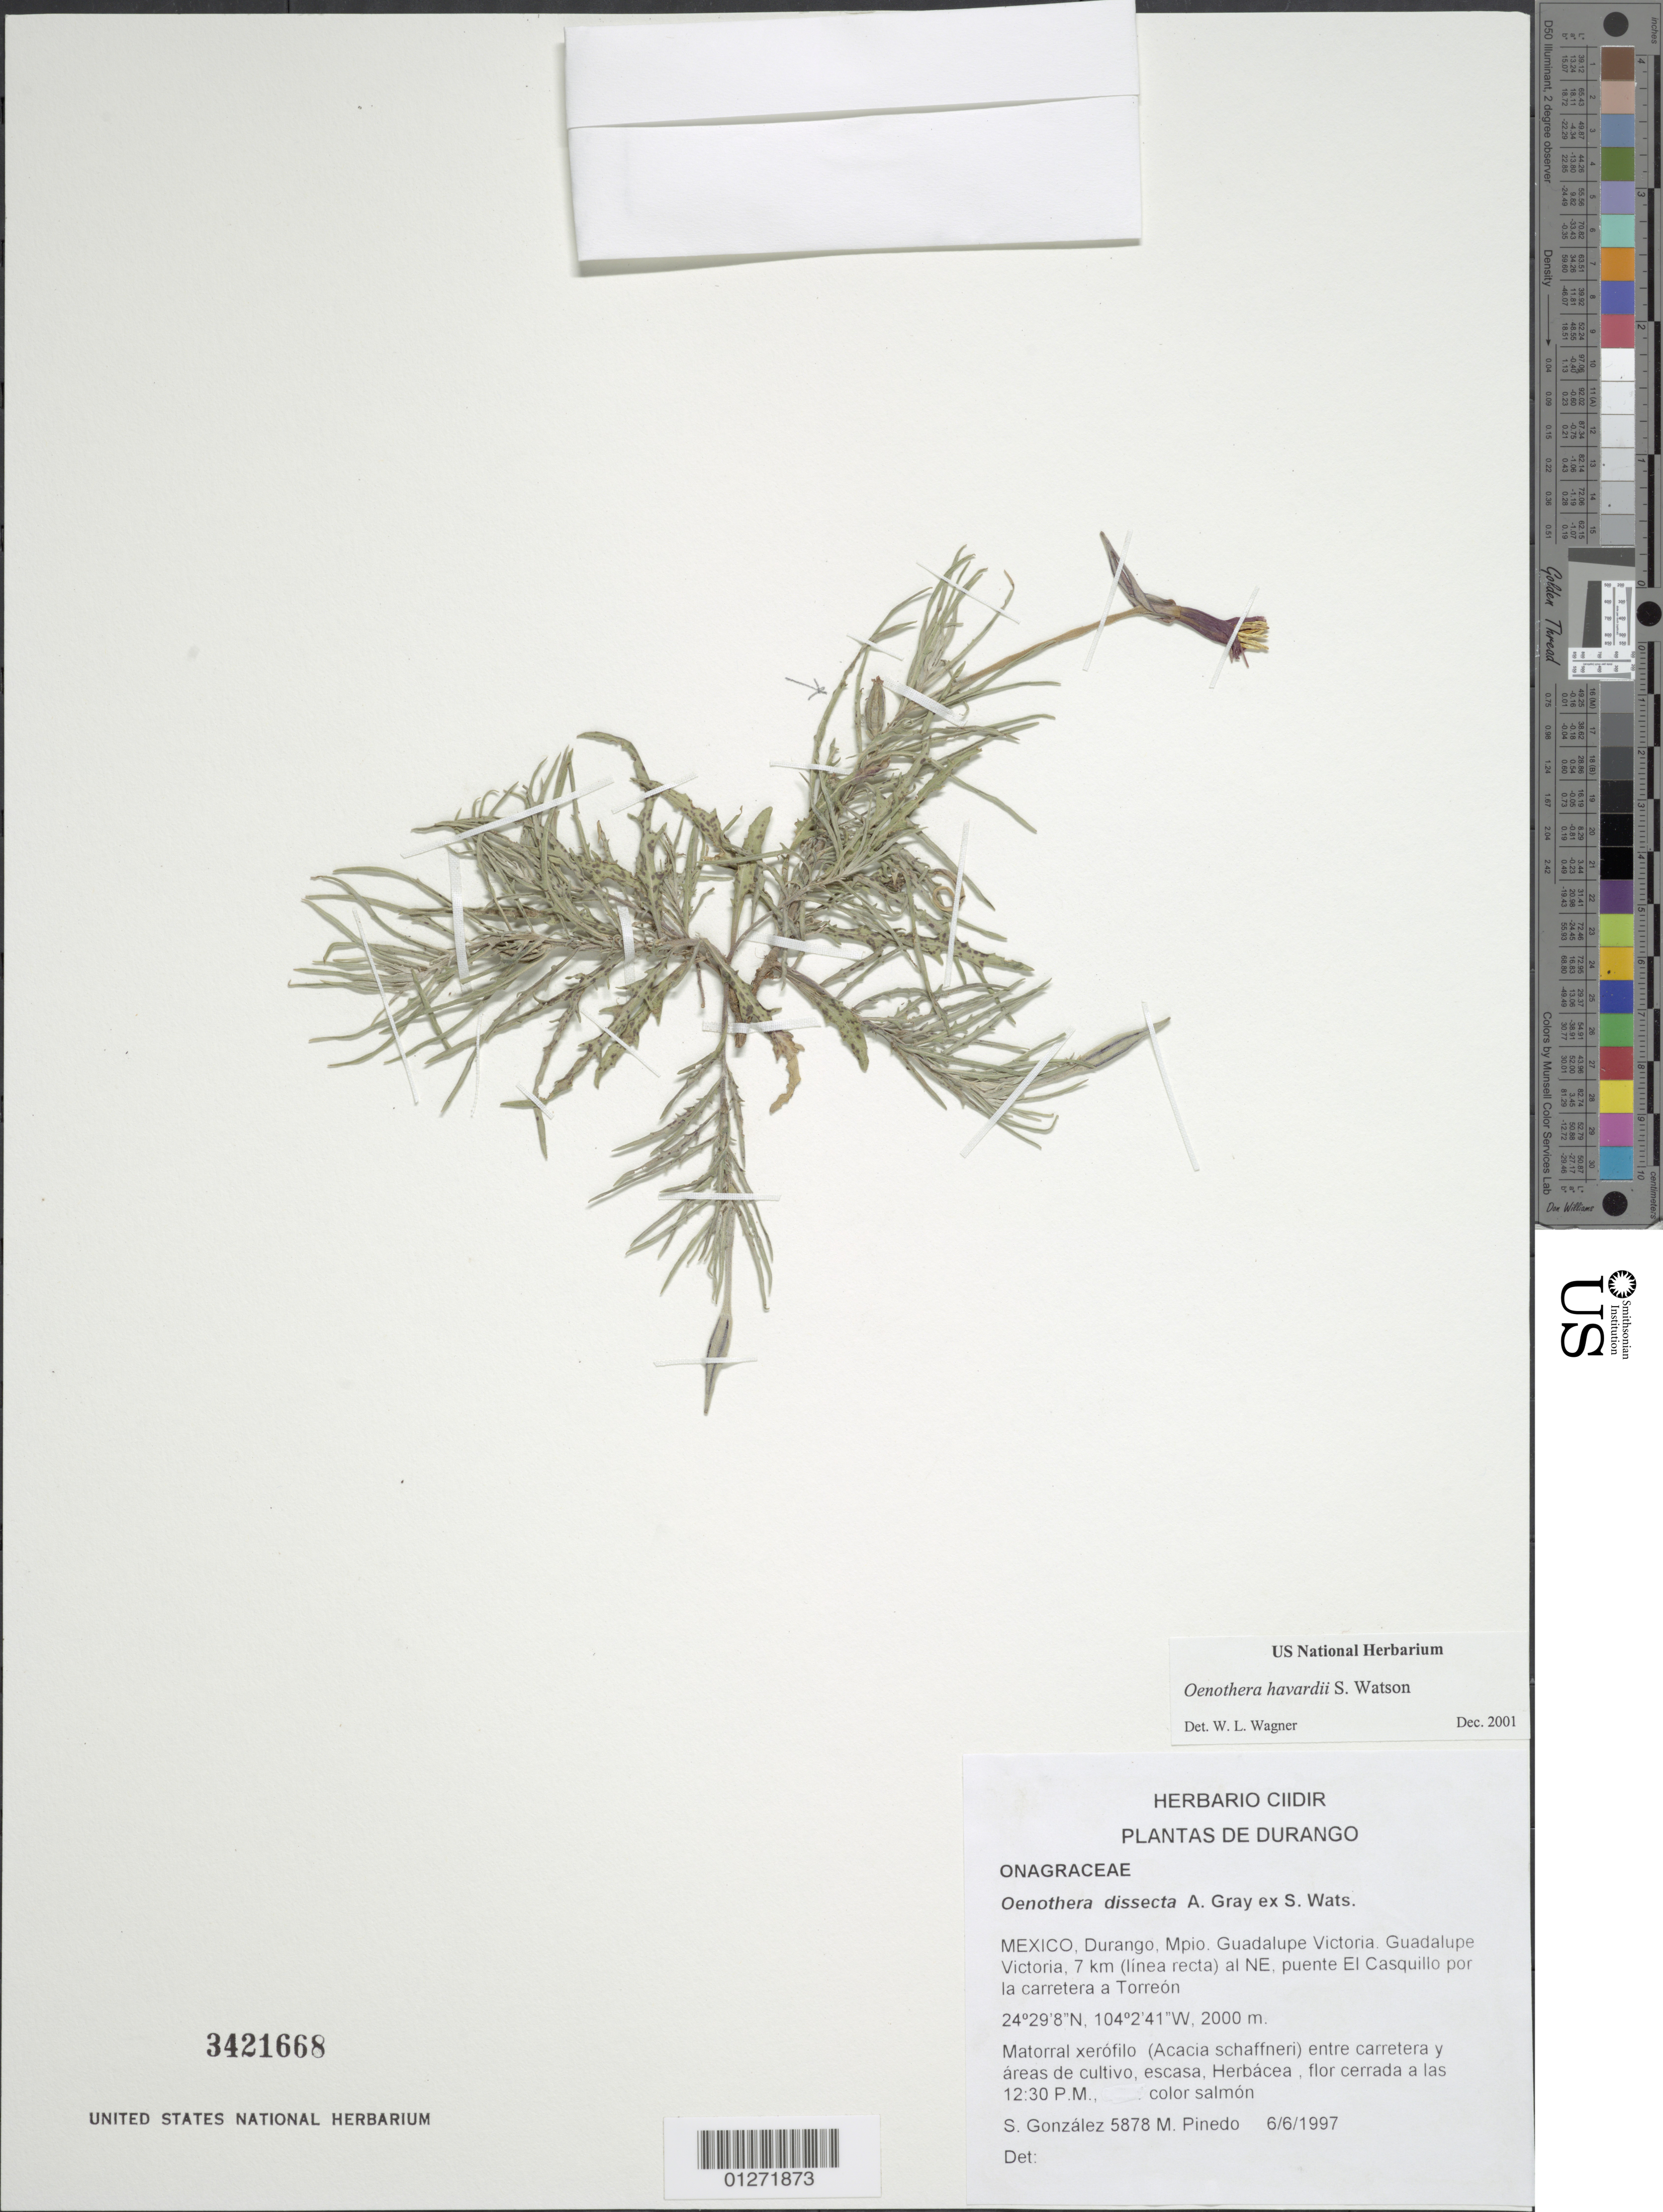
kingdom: Plantae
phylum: Tracheophyta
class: Magnoliopsida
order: Myrtales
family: Onagraceae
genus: Oenothera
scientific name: Oenothera havardii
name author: S. Watson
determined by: Wagner, W. L., (BOT), Smithsonian Institution - National Museum of Natural History (UNITED STATES)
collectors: S. Gonzalez & M. Pinedo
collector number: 5878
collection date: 1997-06-06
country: México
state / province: Durango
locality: Mpio, Guadalupe Victoria.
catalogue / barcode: US 3421668